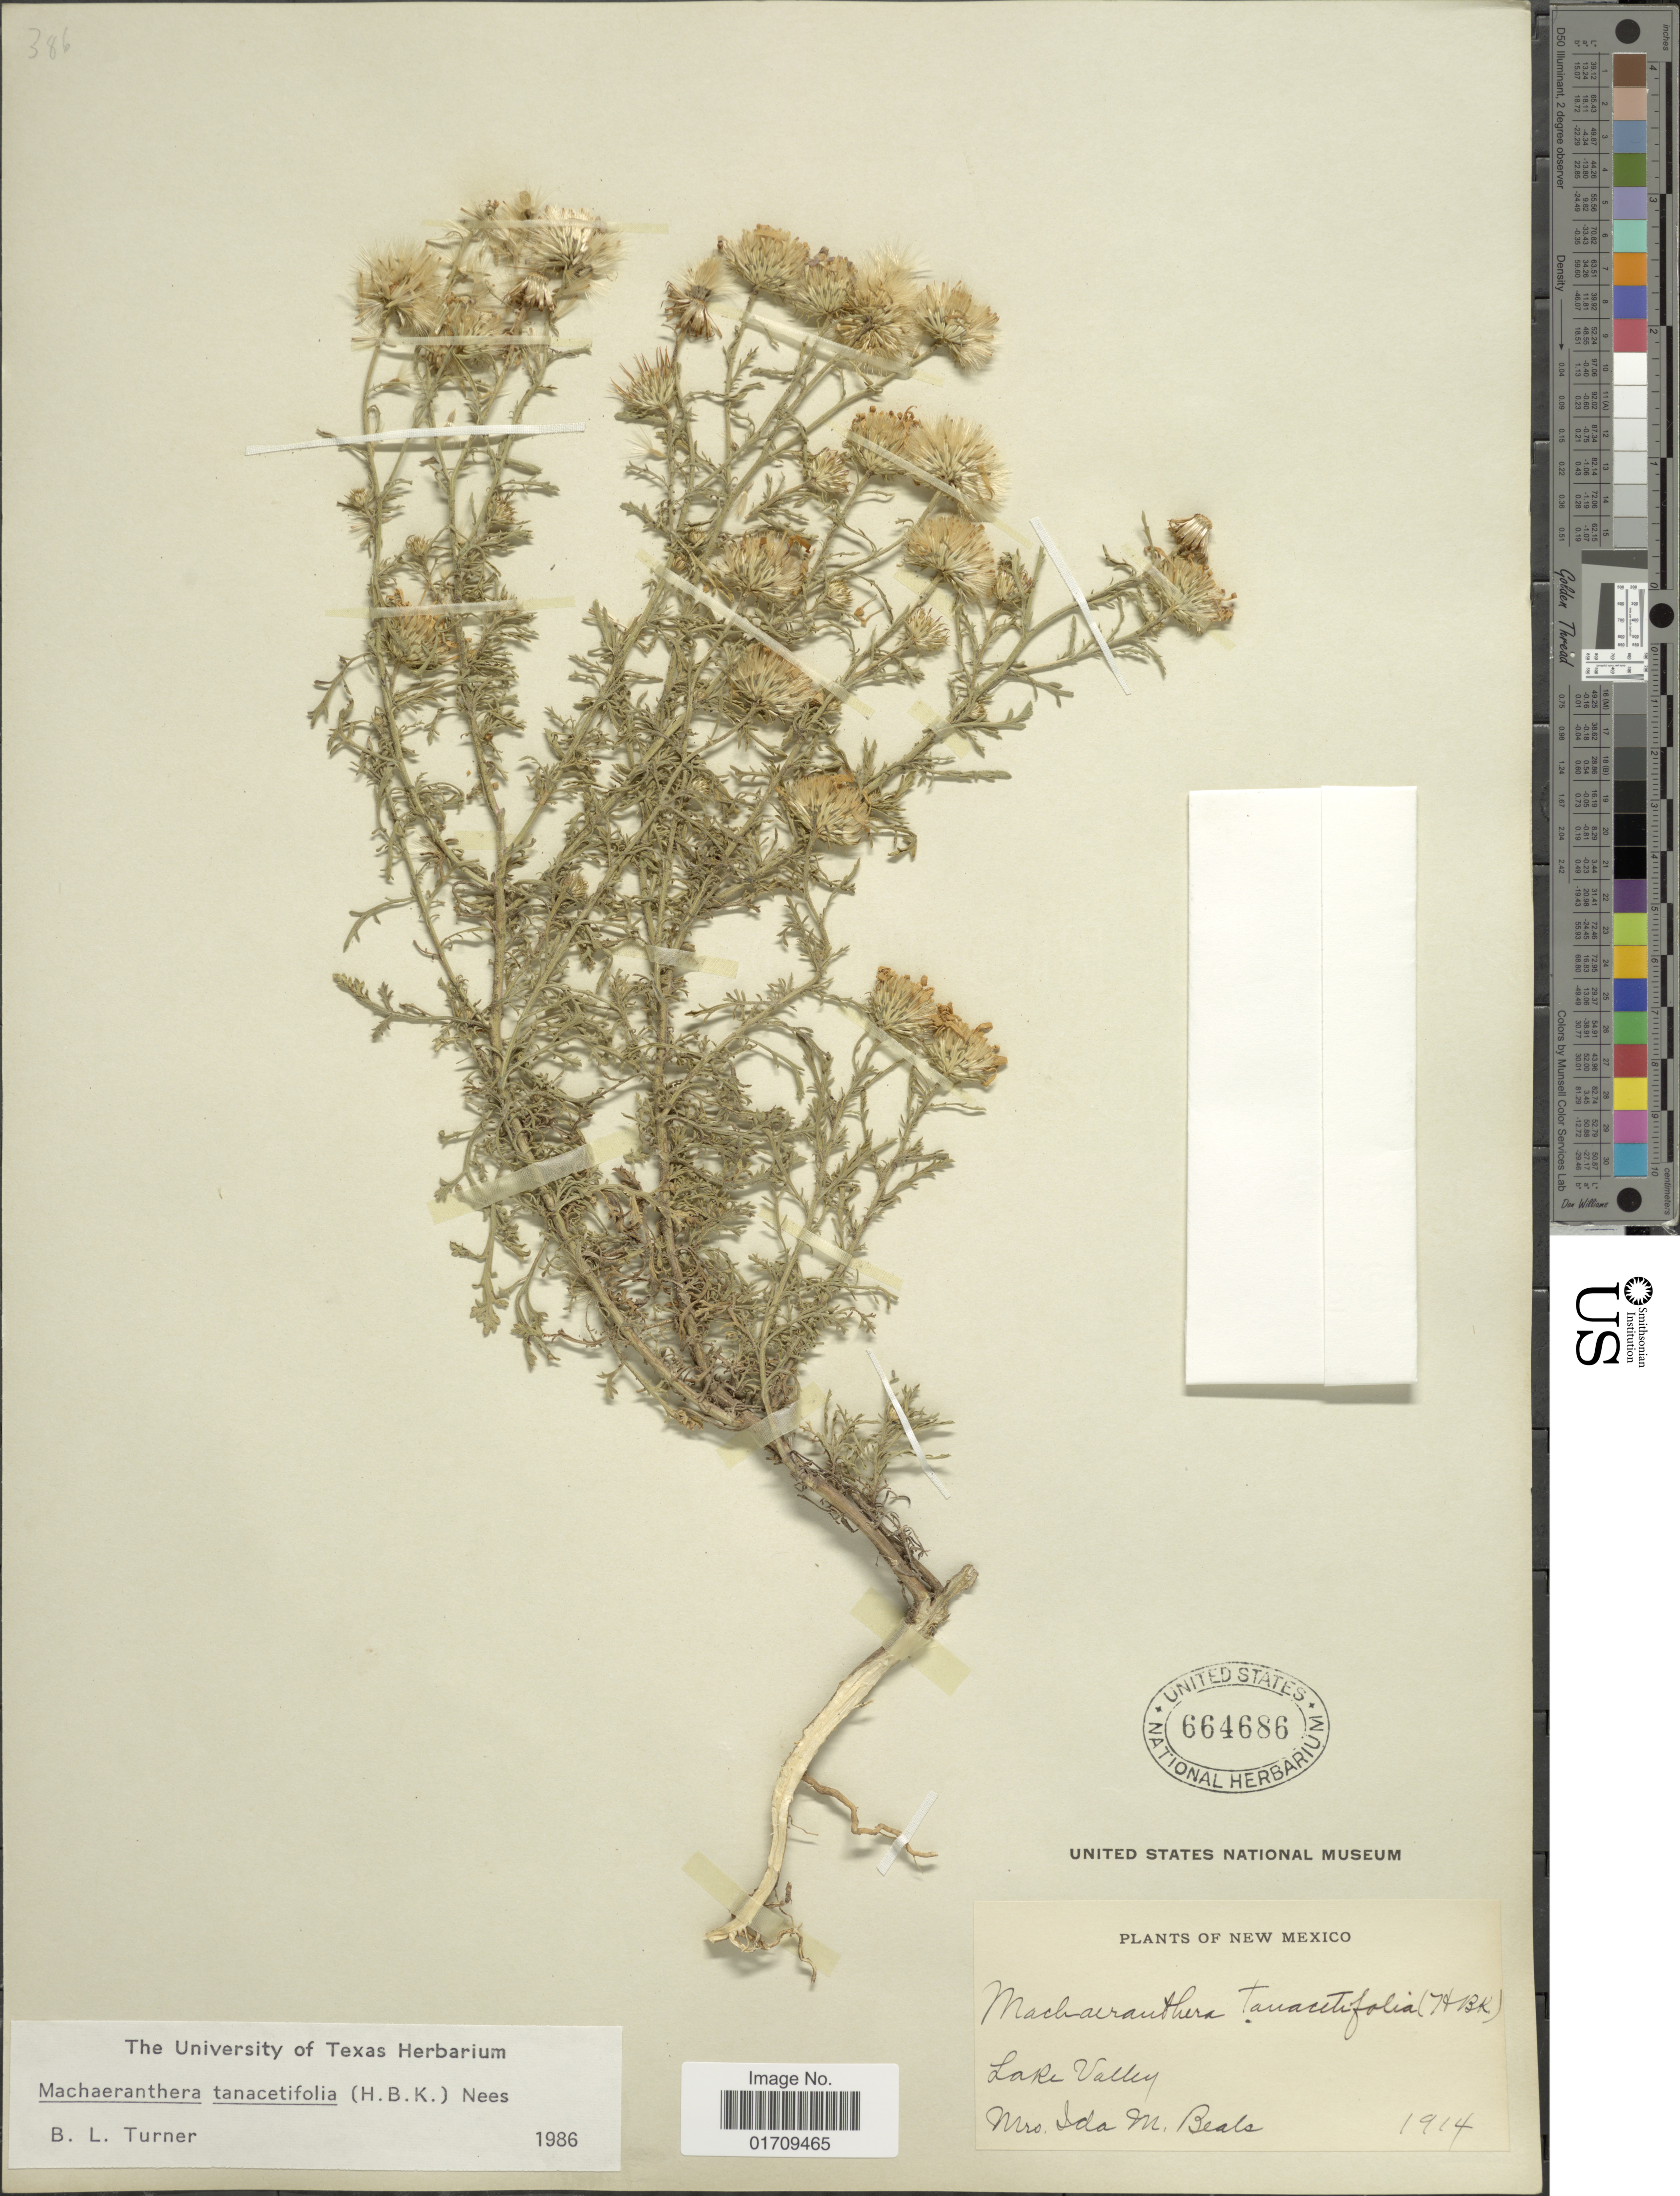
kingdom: Plantae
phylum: Tracheophyta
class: Magnoliopsida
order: Asterales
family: Asteraceae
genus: Machaeranthera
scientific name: Machaeranthera tanacetifolia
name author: (Kunth) Nees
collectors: I. M. Beals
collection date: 1914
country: United States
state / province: New Mexico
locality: Lake Valley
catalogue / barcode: US 664686